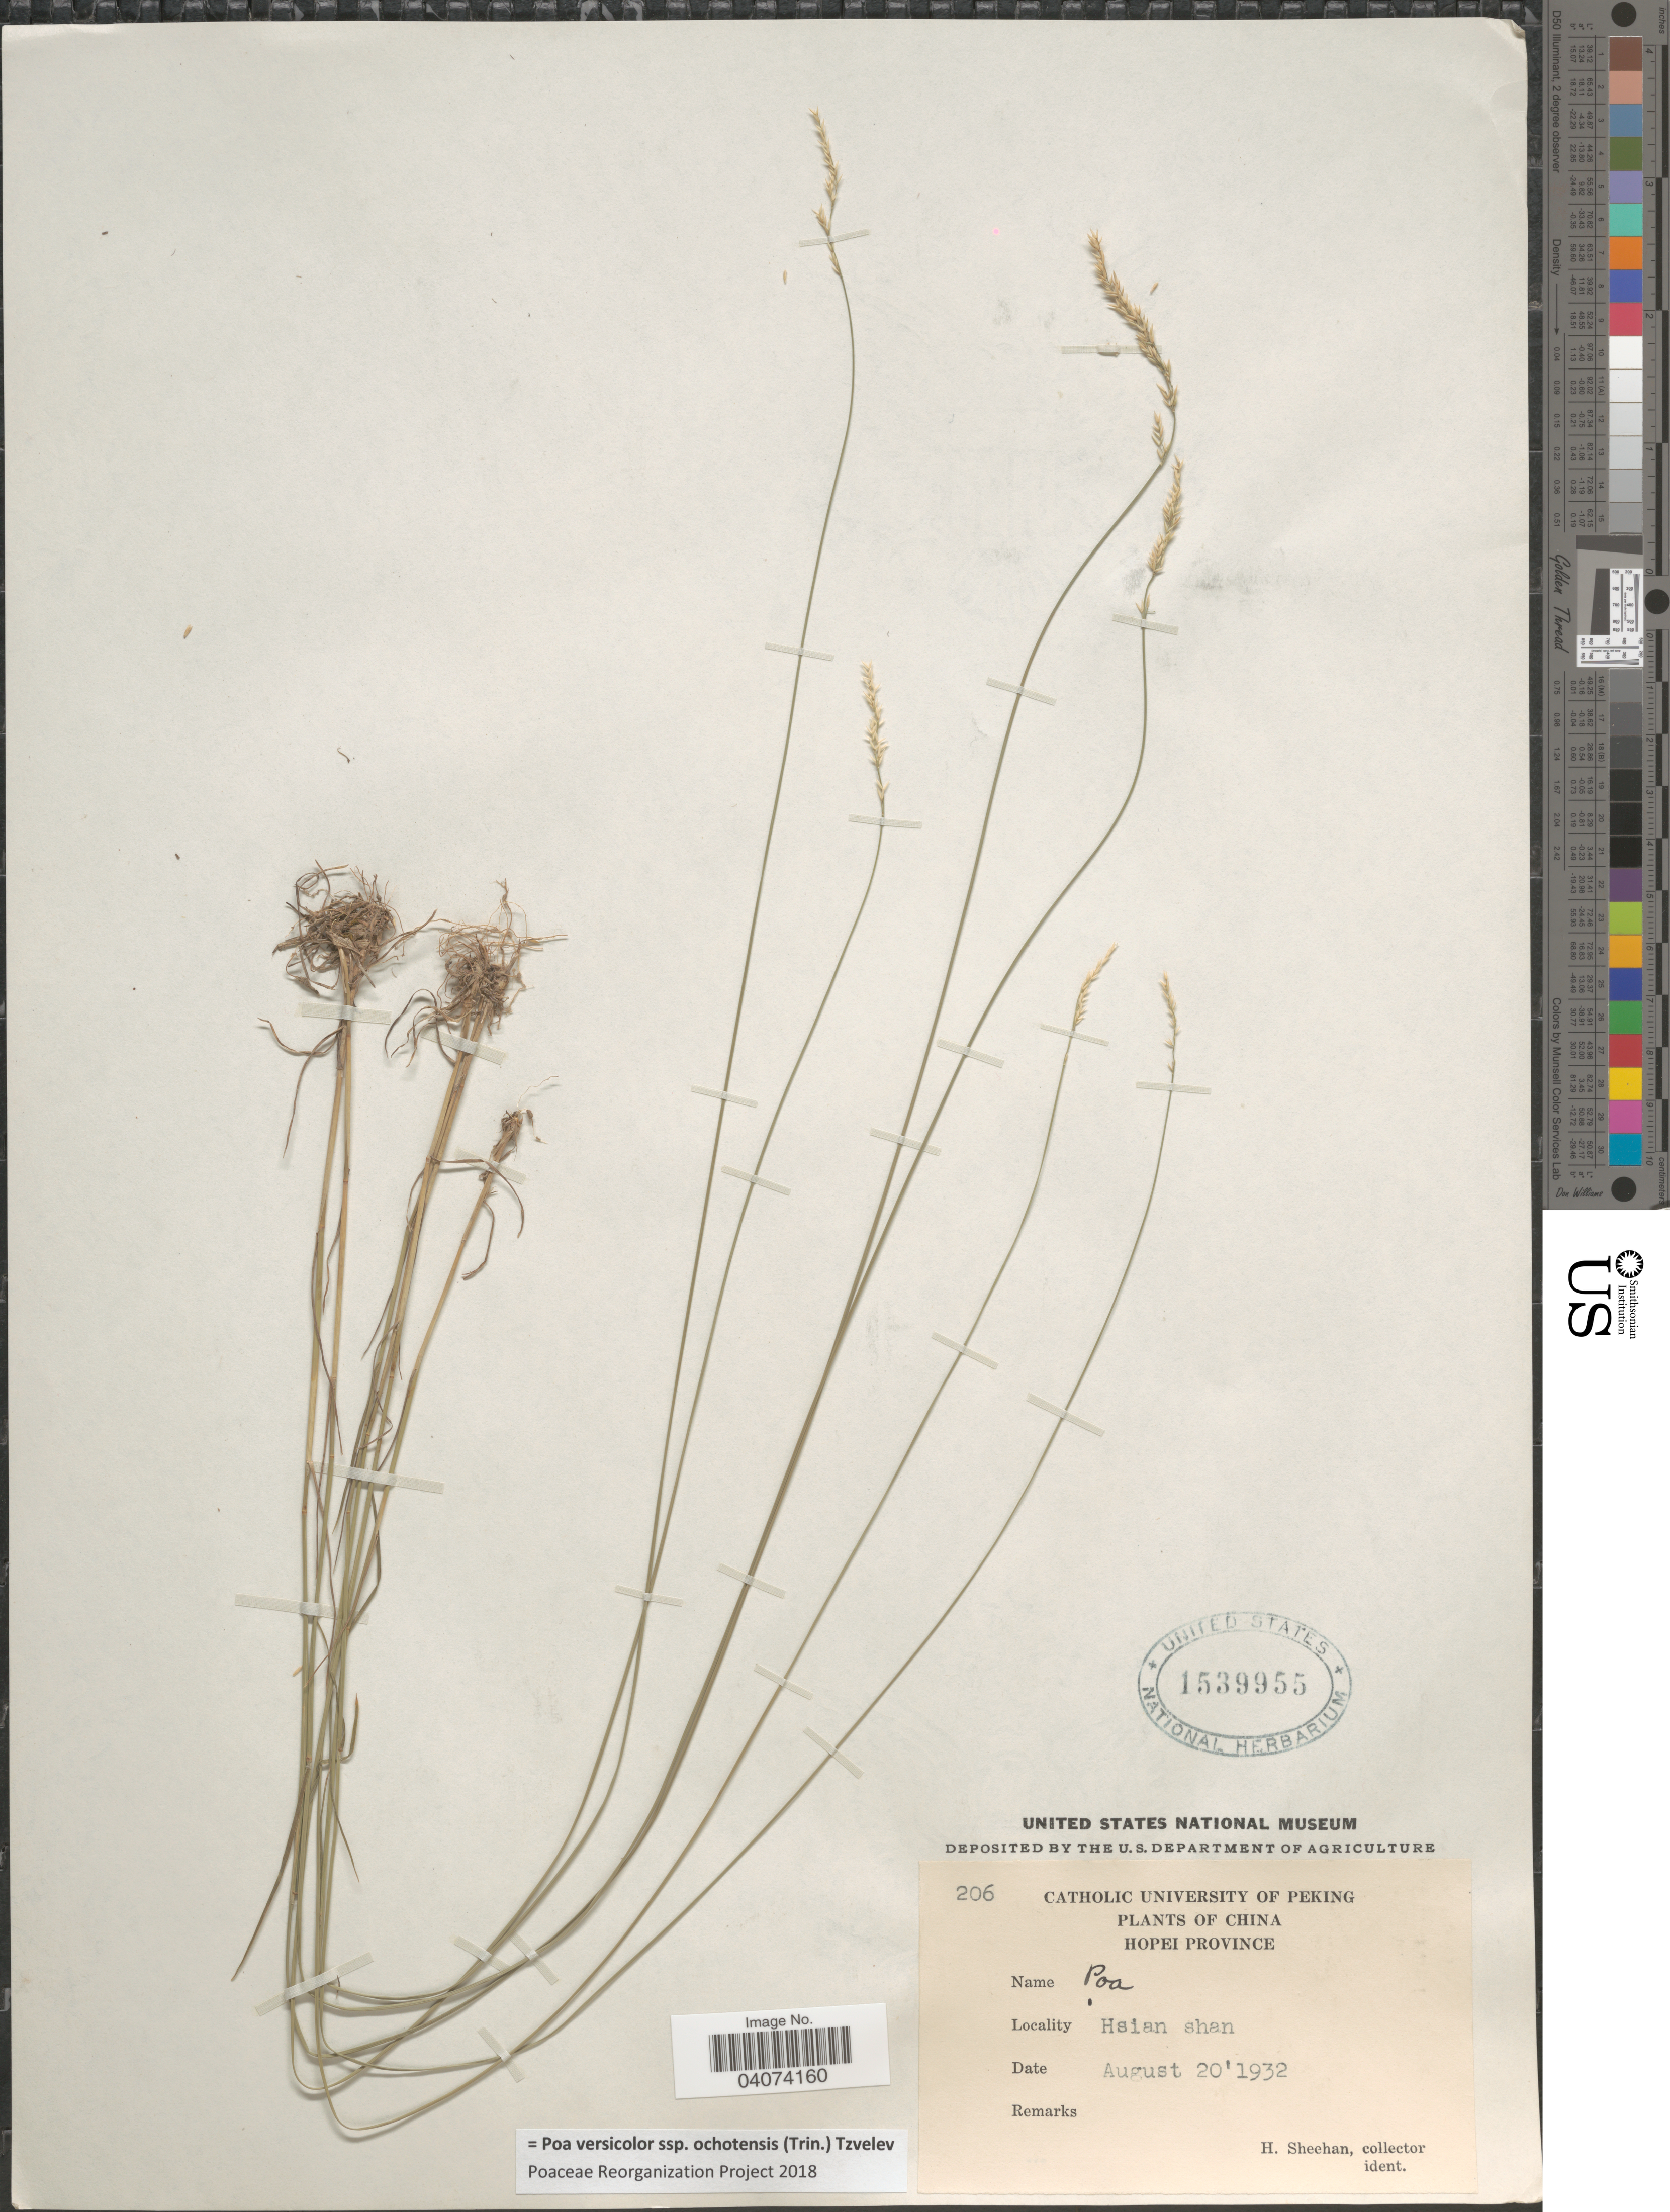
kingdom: Plantae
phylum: Tracheophyta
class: Liliopsida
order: Poales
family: Poaceae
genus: Poa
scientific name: Poa versicolor subsp. ochotensis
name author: (Trin.) Tzvelev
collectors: H. Sheehan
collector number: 206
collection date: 1932-08-20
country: China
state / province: Hebei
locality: Hopei Province. Hsian shan.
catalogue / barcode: US 1539955